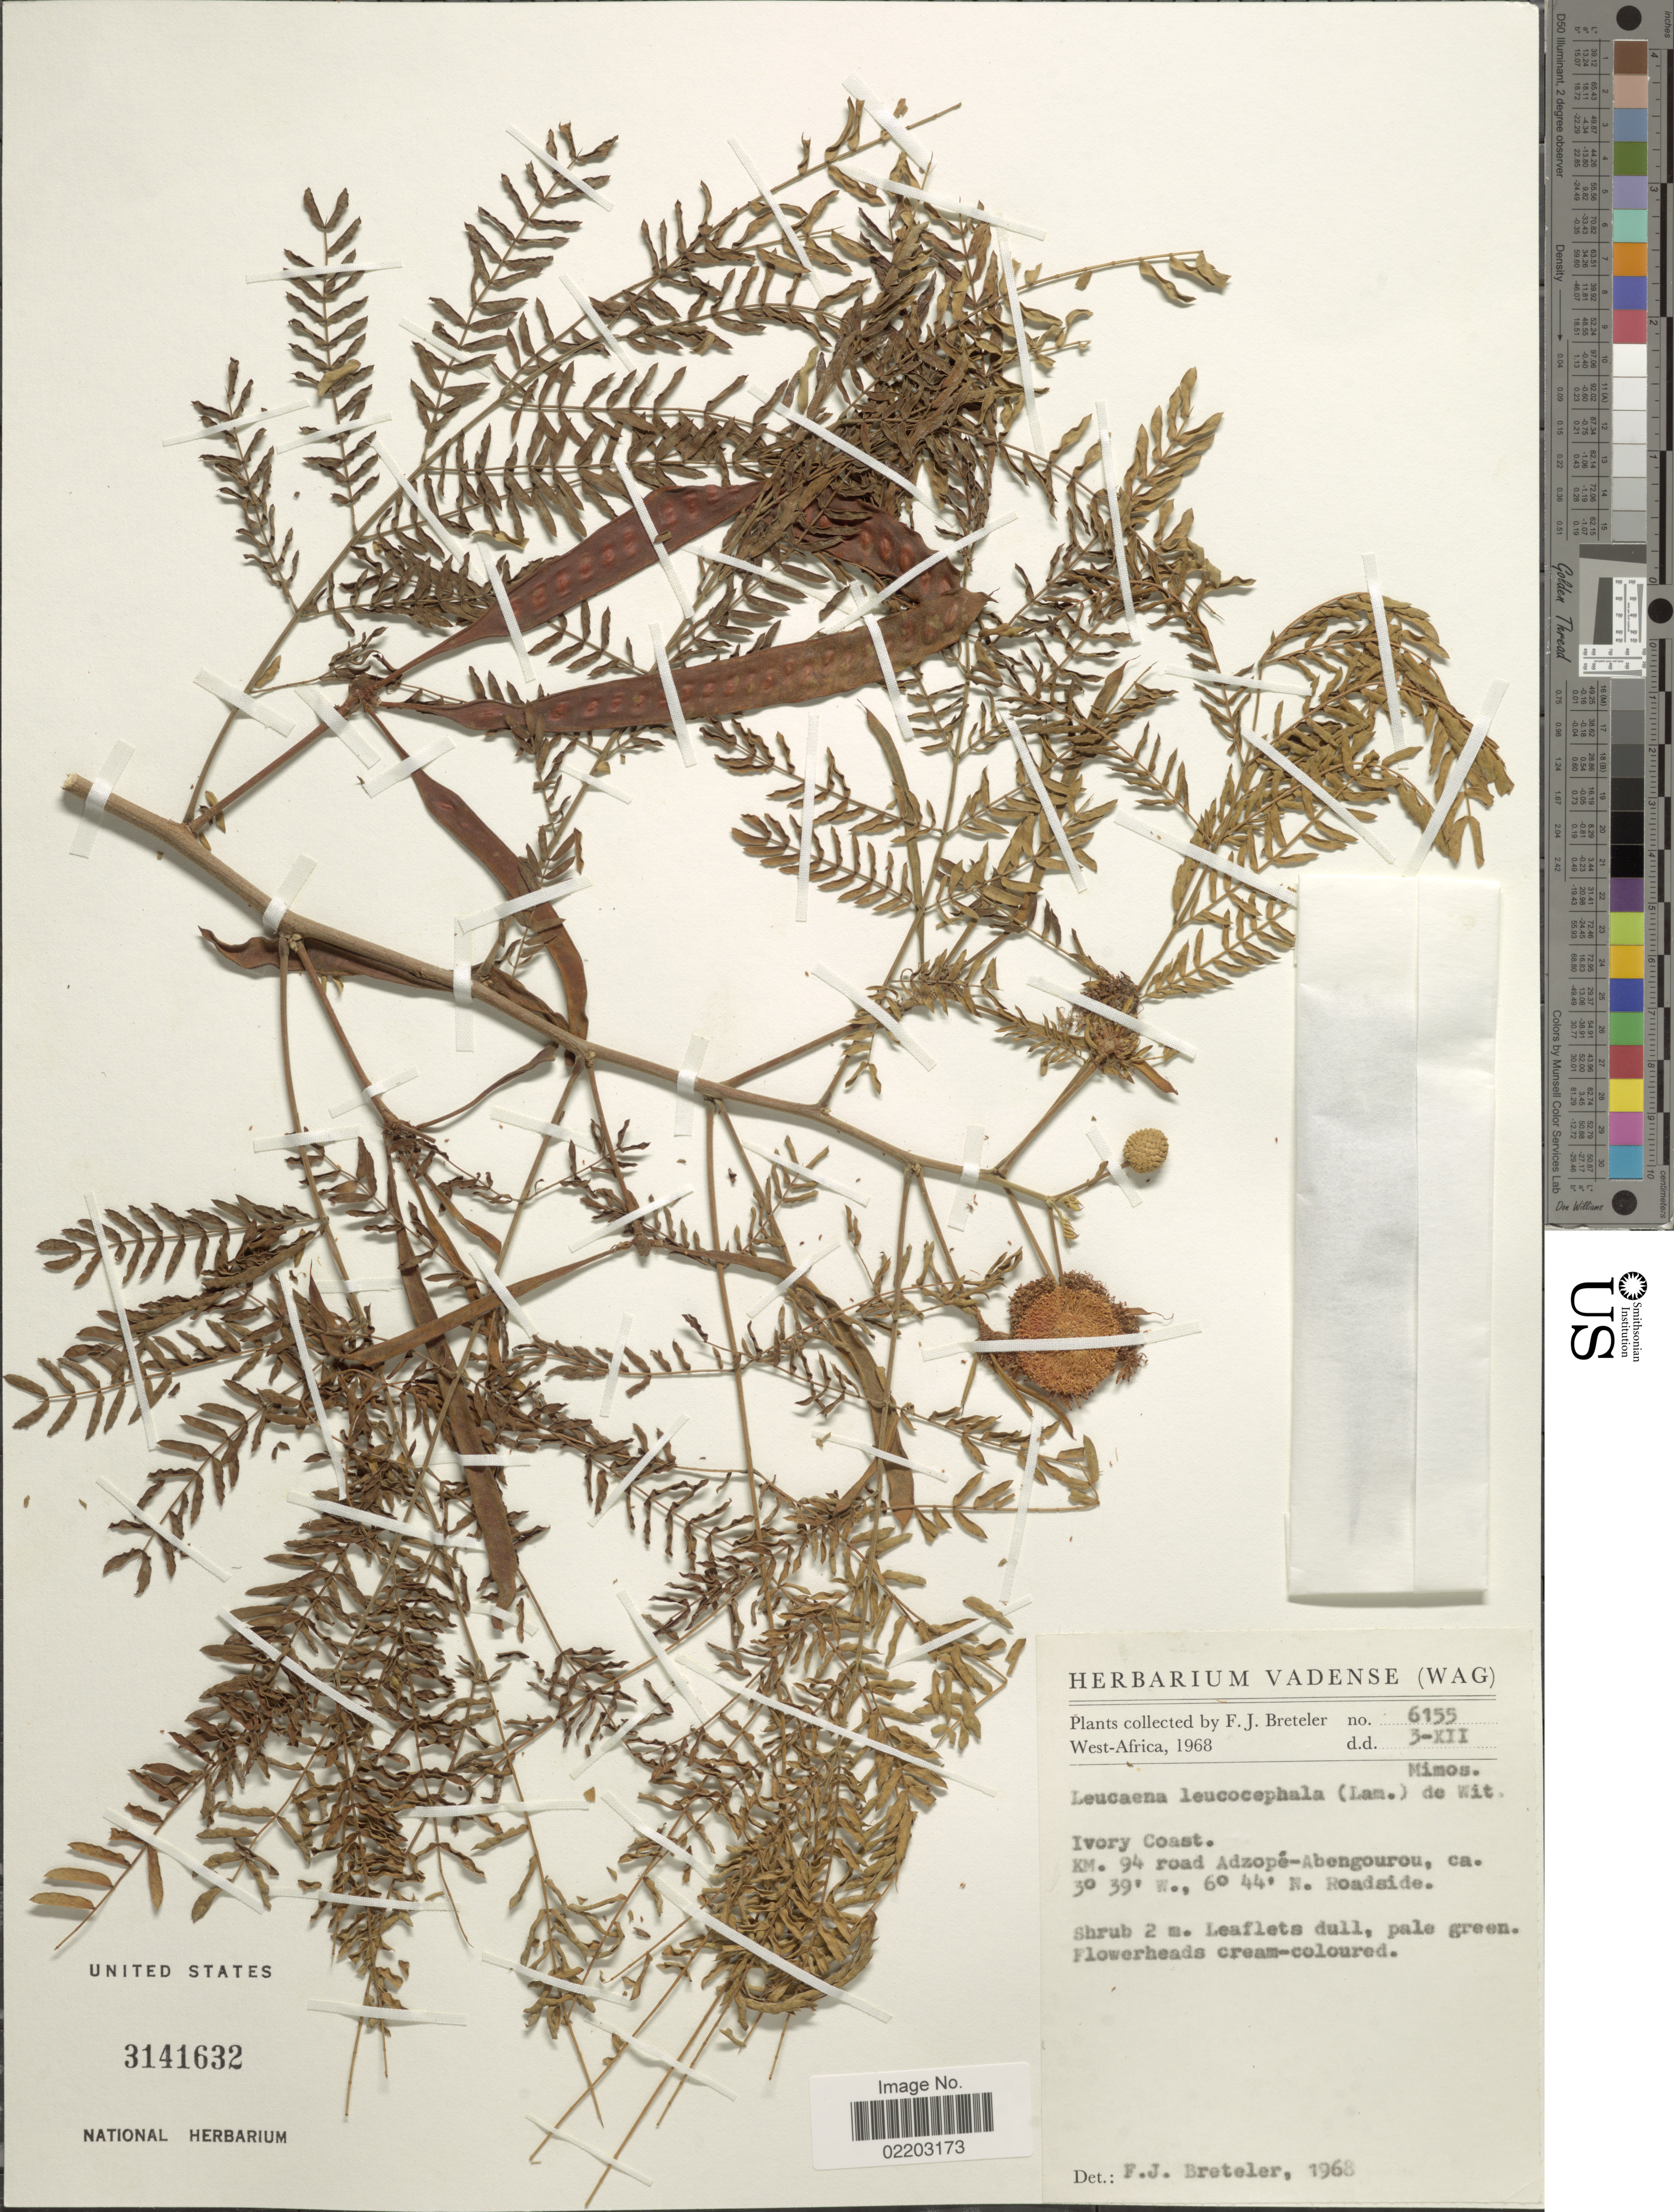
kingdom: Plantae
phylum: Tracheophyta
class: Magnoliopsida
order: Fabales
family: Fabaceae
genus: Leucaena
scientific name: Leucaena leucocephala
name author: (Lam.) de Wit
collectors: F. J. Breteler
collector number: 6155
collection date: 1968-12-03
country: Ivory Coast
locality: Km 94 road Adzopé-Abengourou. Roadside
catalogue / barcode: US 3141632